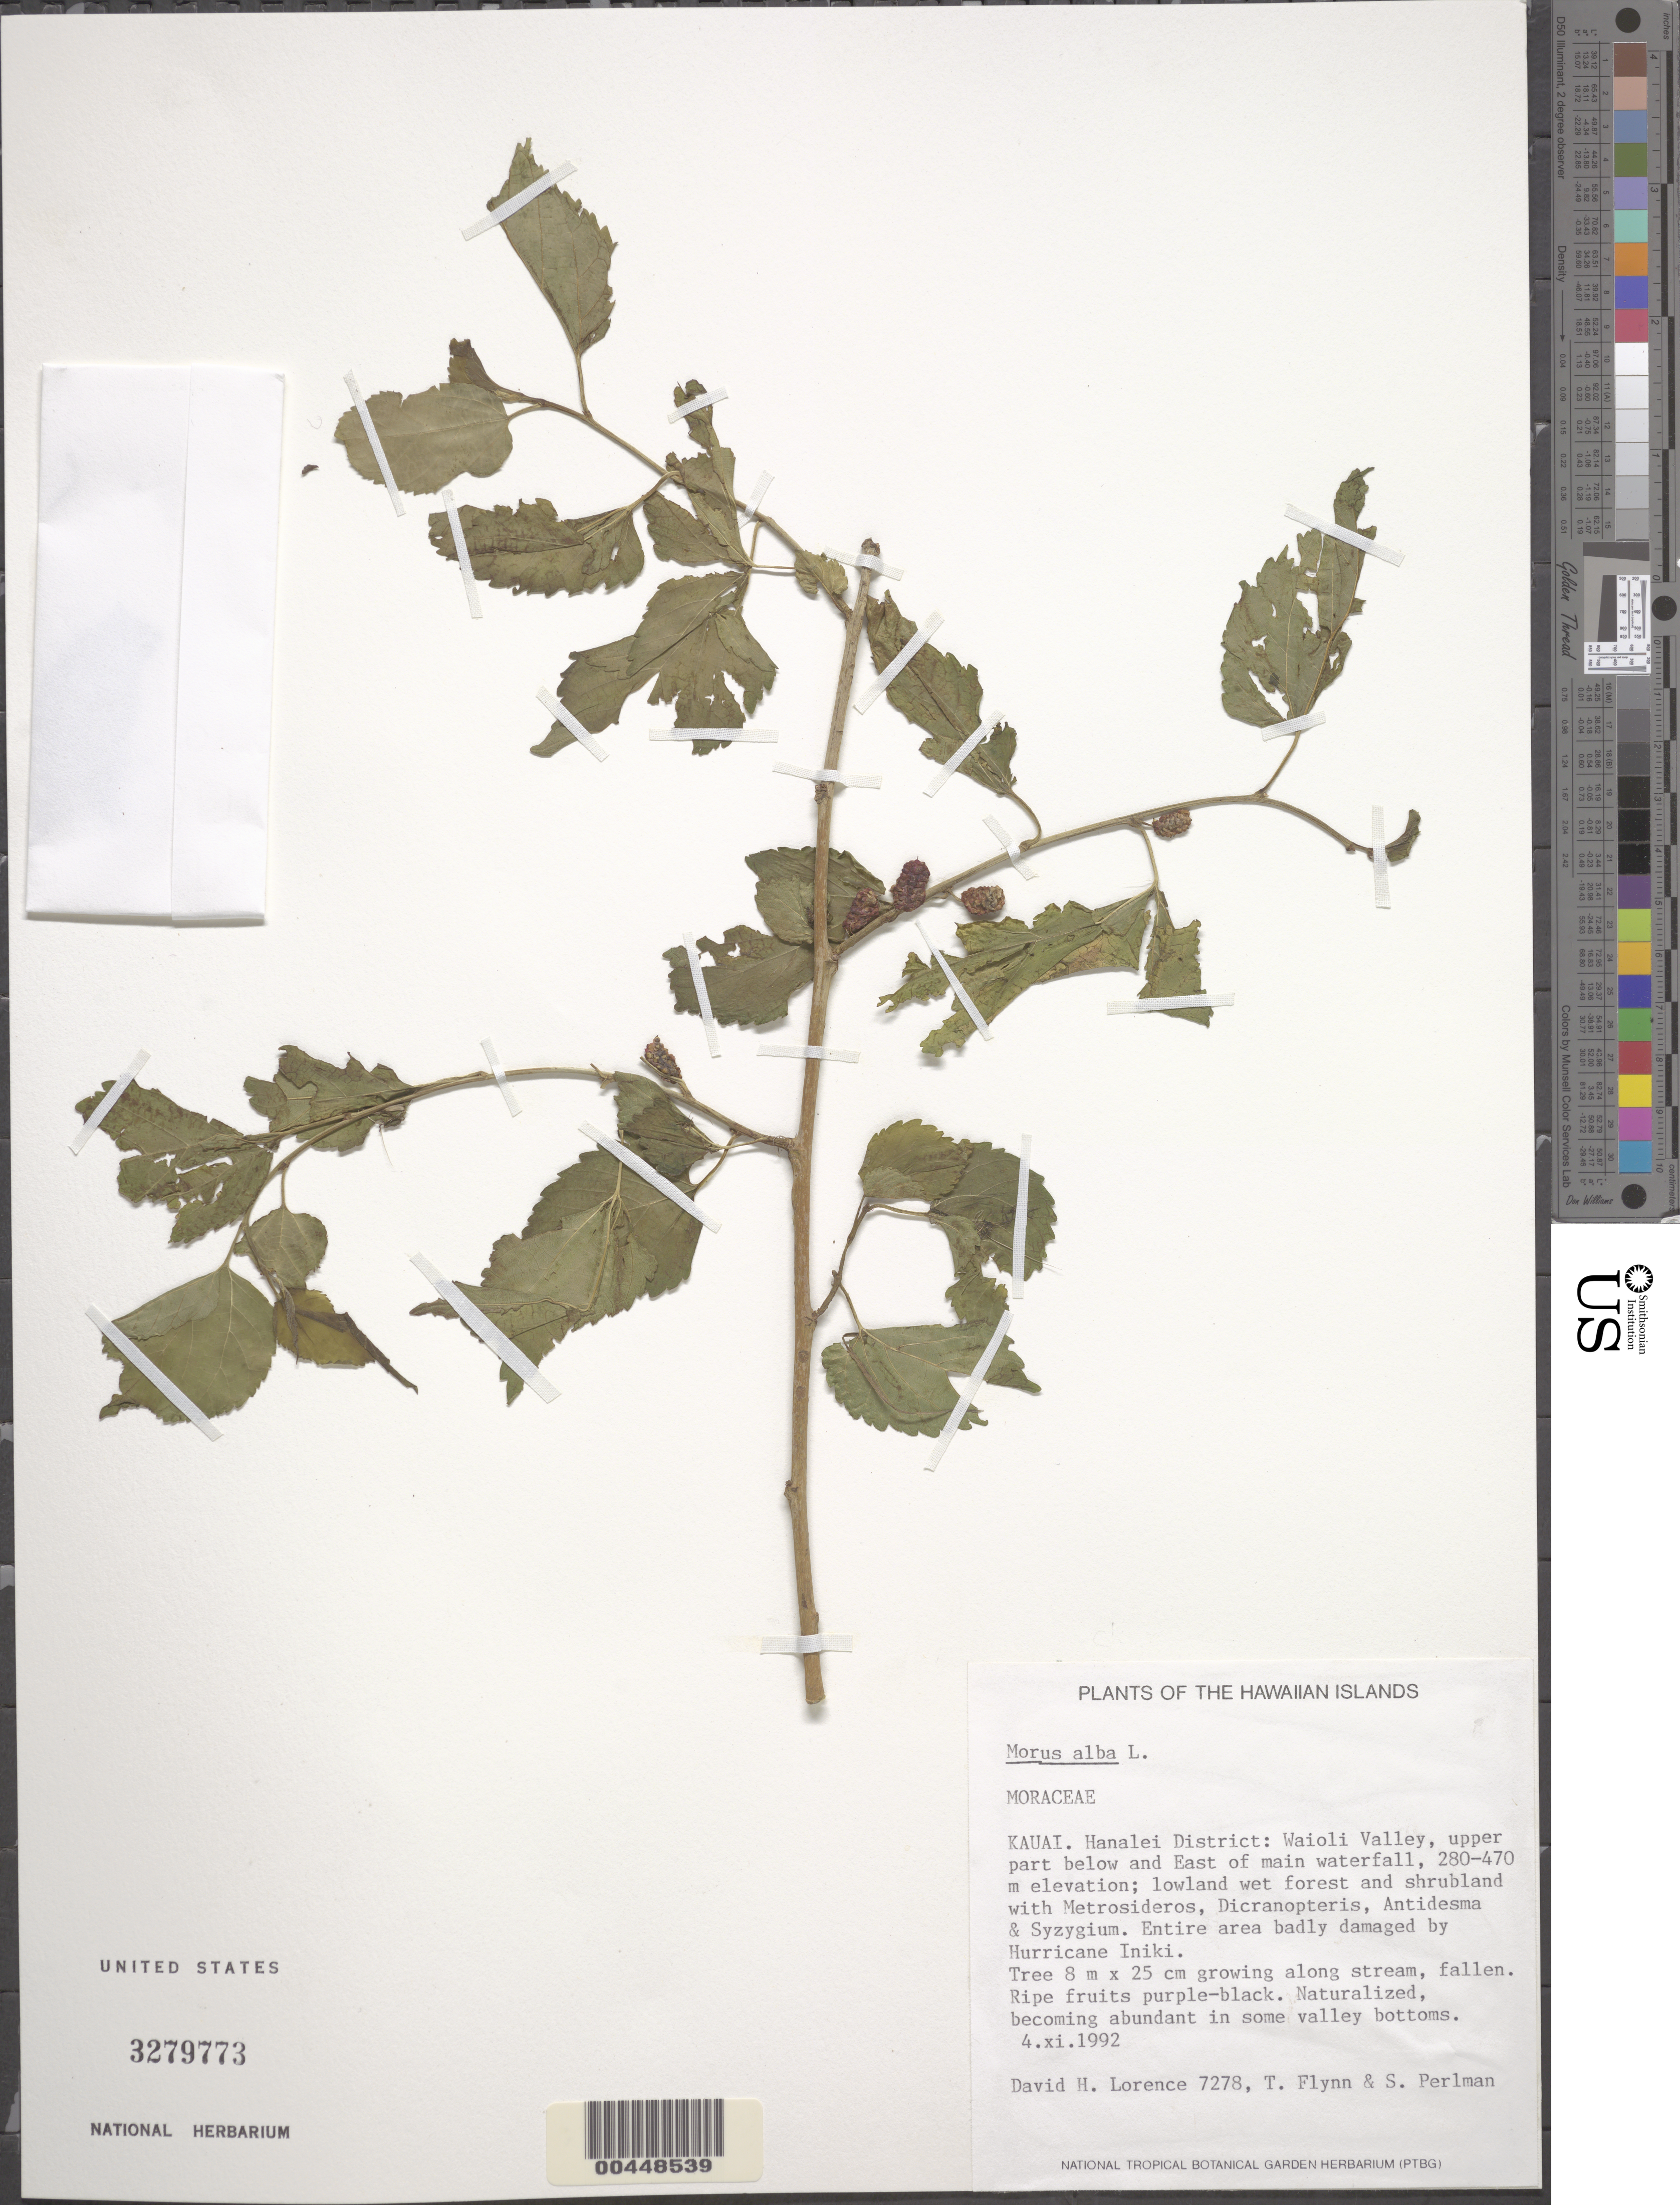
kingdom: Plantae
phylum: Tracheophyta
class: Magnoliopsida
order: Rosales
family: Moraceae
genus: Morus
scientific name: Morus alba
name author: L.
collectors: D. Lorence, T. W. Flynn & S. P. Perlman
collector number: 7278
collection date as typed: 4 Nov 1992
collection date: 1992-11-04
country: United States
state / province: Hawaii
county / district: Kauai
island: Kaua'i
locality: Hanalei Dist., Waioli Valley, upper part below and E of main waterfall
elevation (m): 280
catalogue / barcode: US 3279773